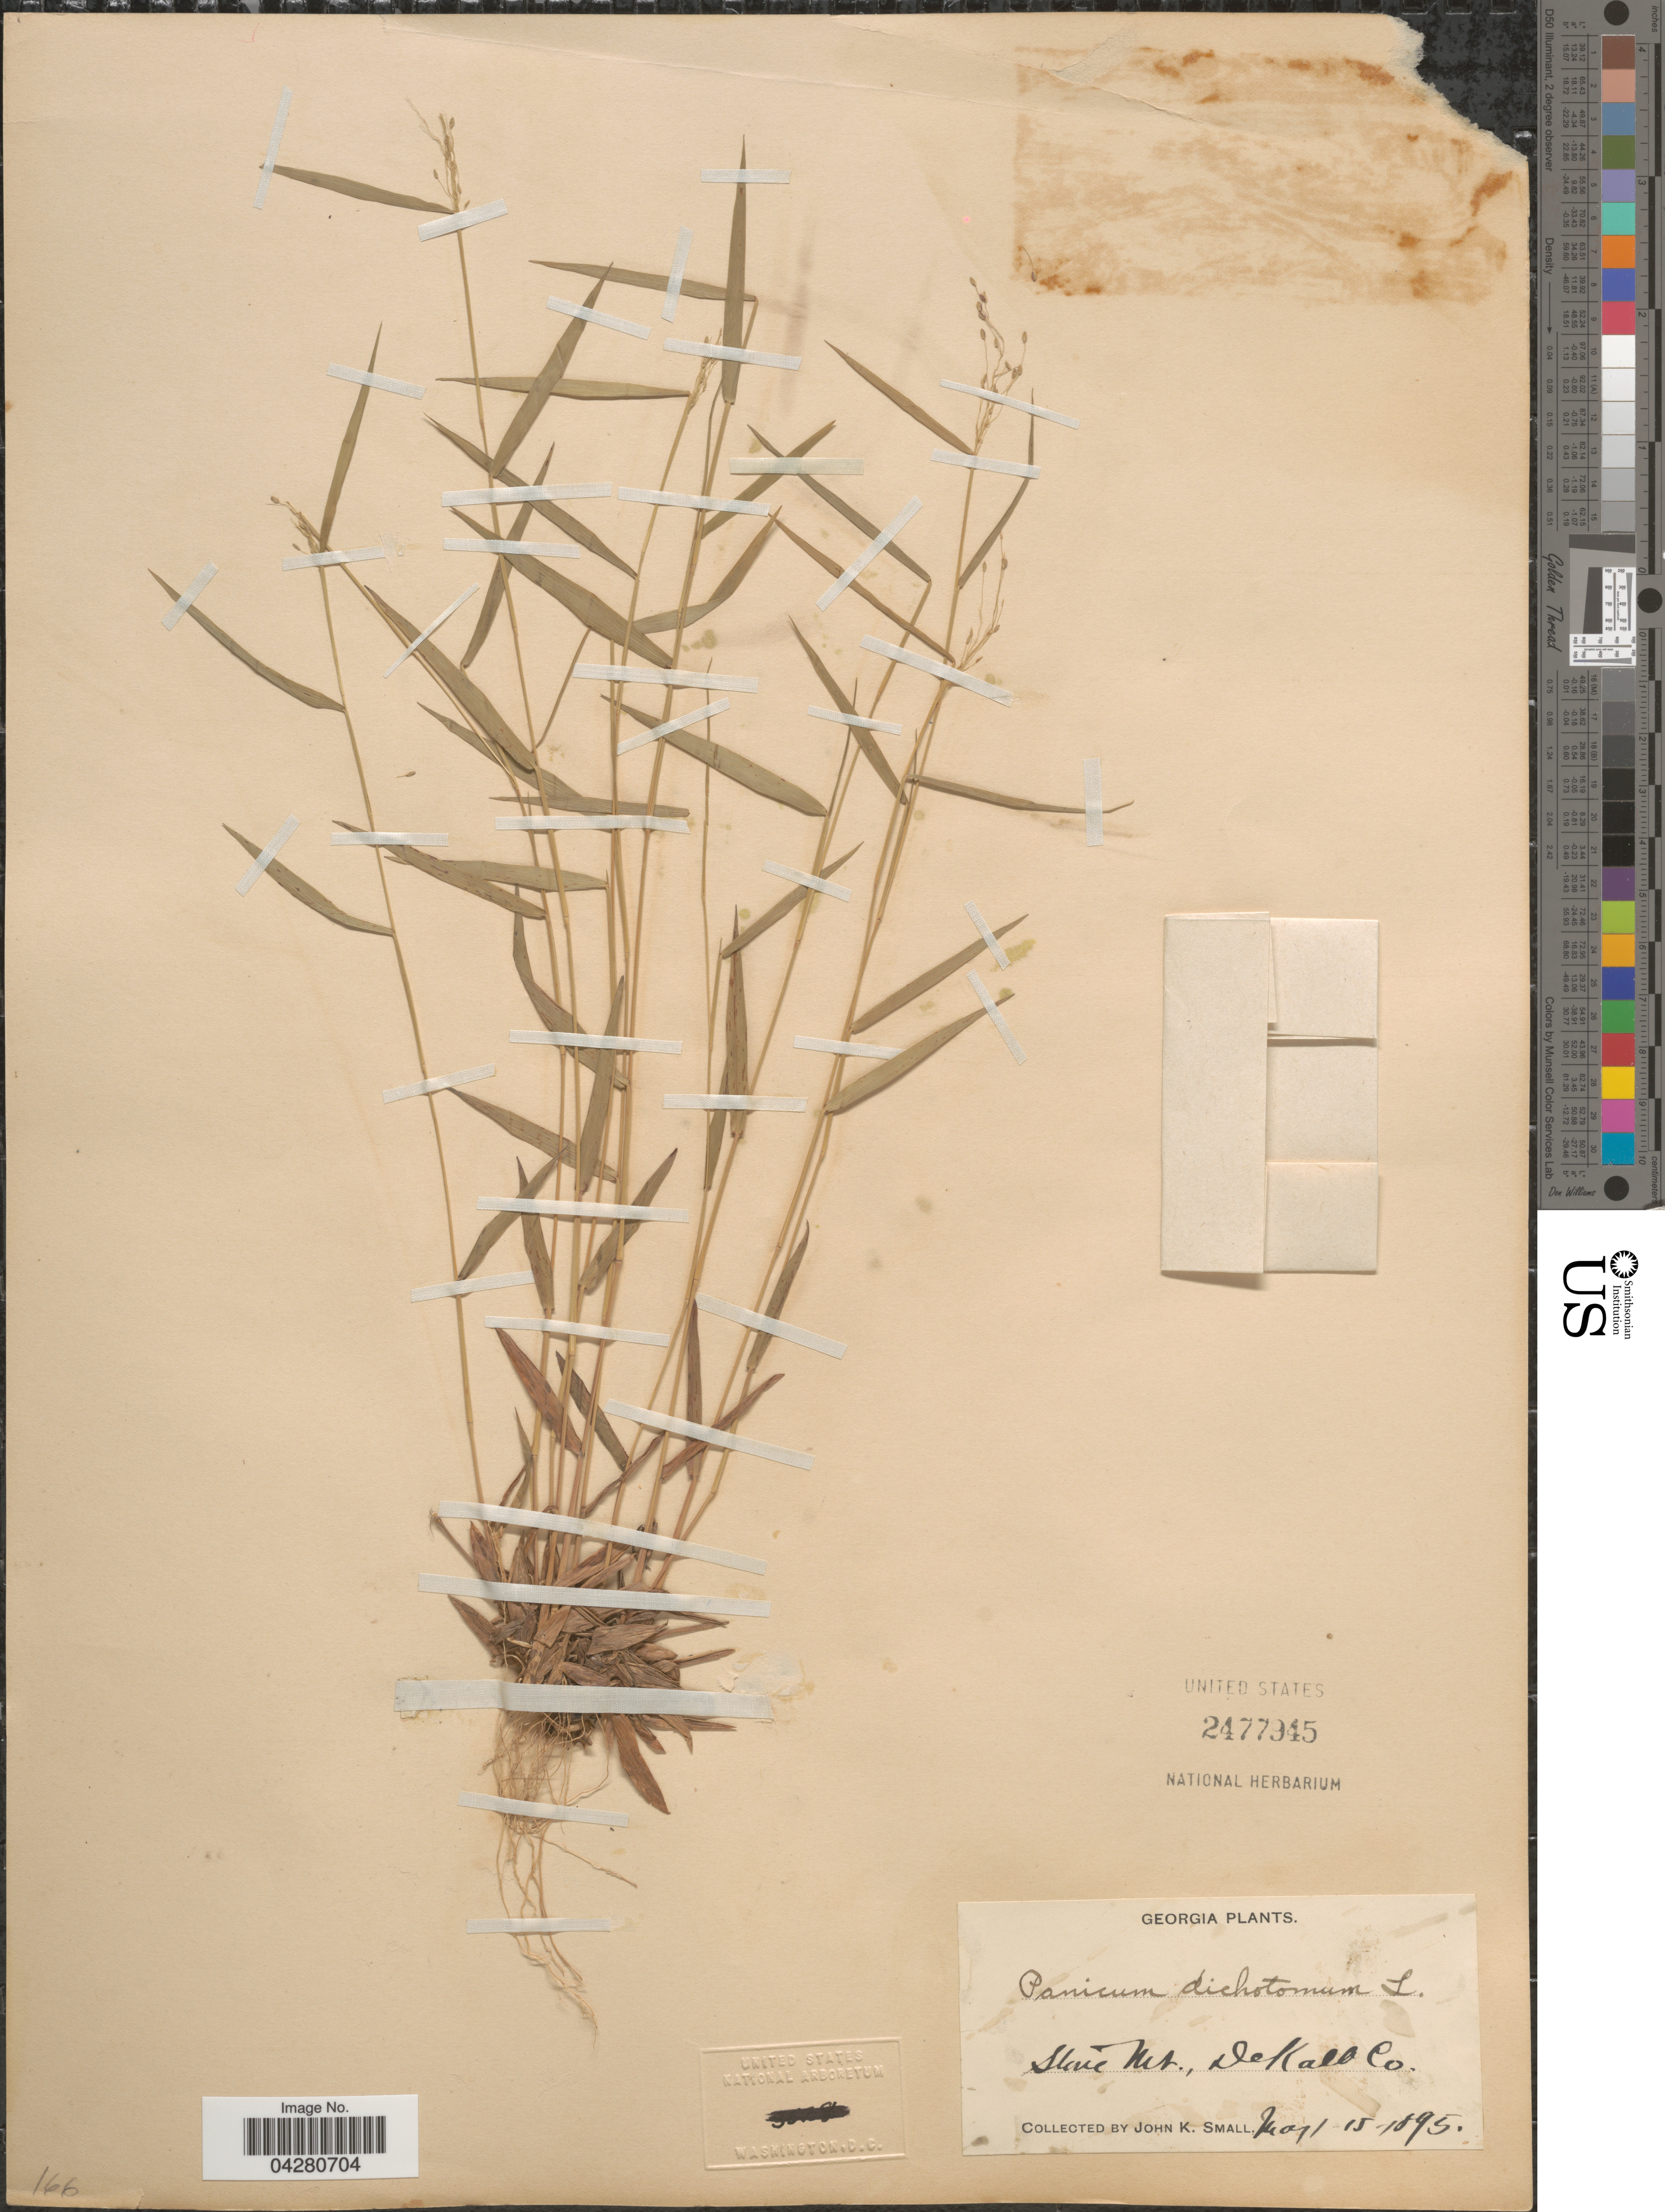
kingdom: Plantae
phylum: Tracheophyta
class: Liliopsida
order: Poales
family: Poaceae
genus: Dichanthelium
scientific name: Dichanthelium dichotomum var. dichotomum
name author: (L.) Gould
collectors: J. K. Small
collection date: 1895-05-01/1895-05-15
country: United States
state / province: Georgia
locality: Stone Mt., De Kalb Co.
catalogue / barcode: US 2477945